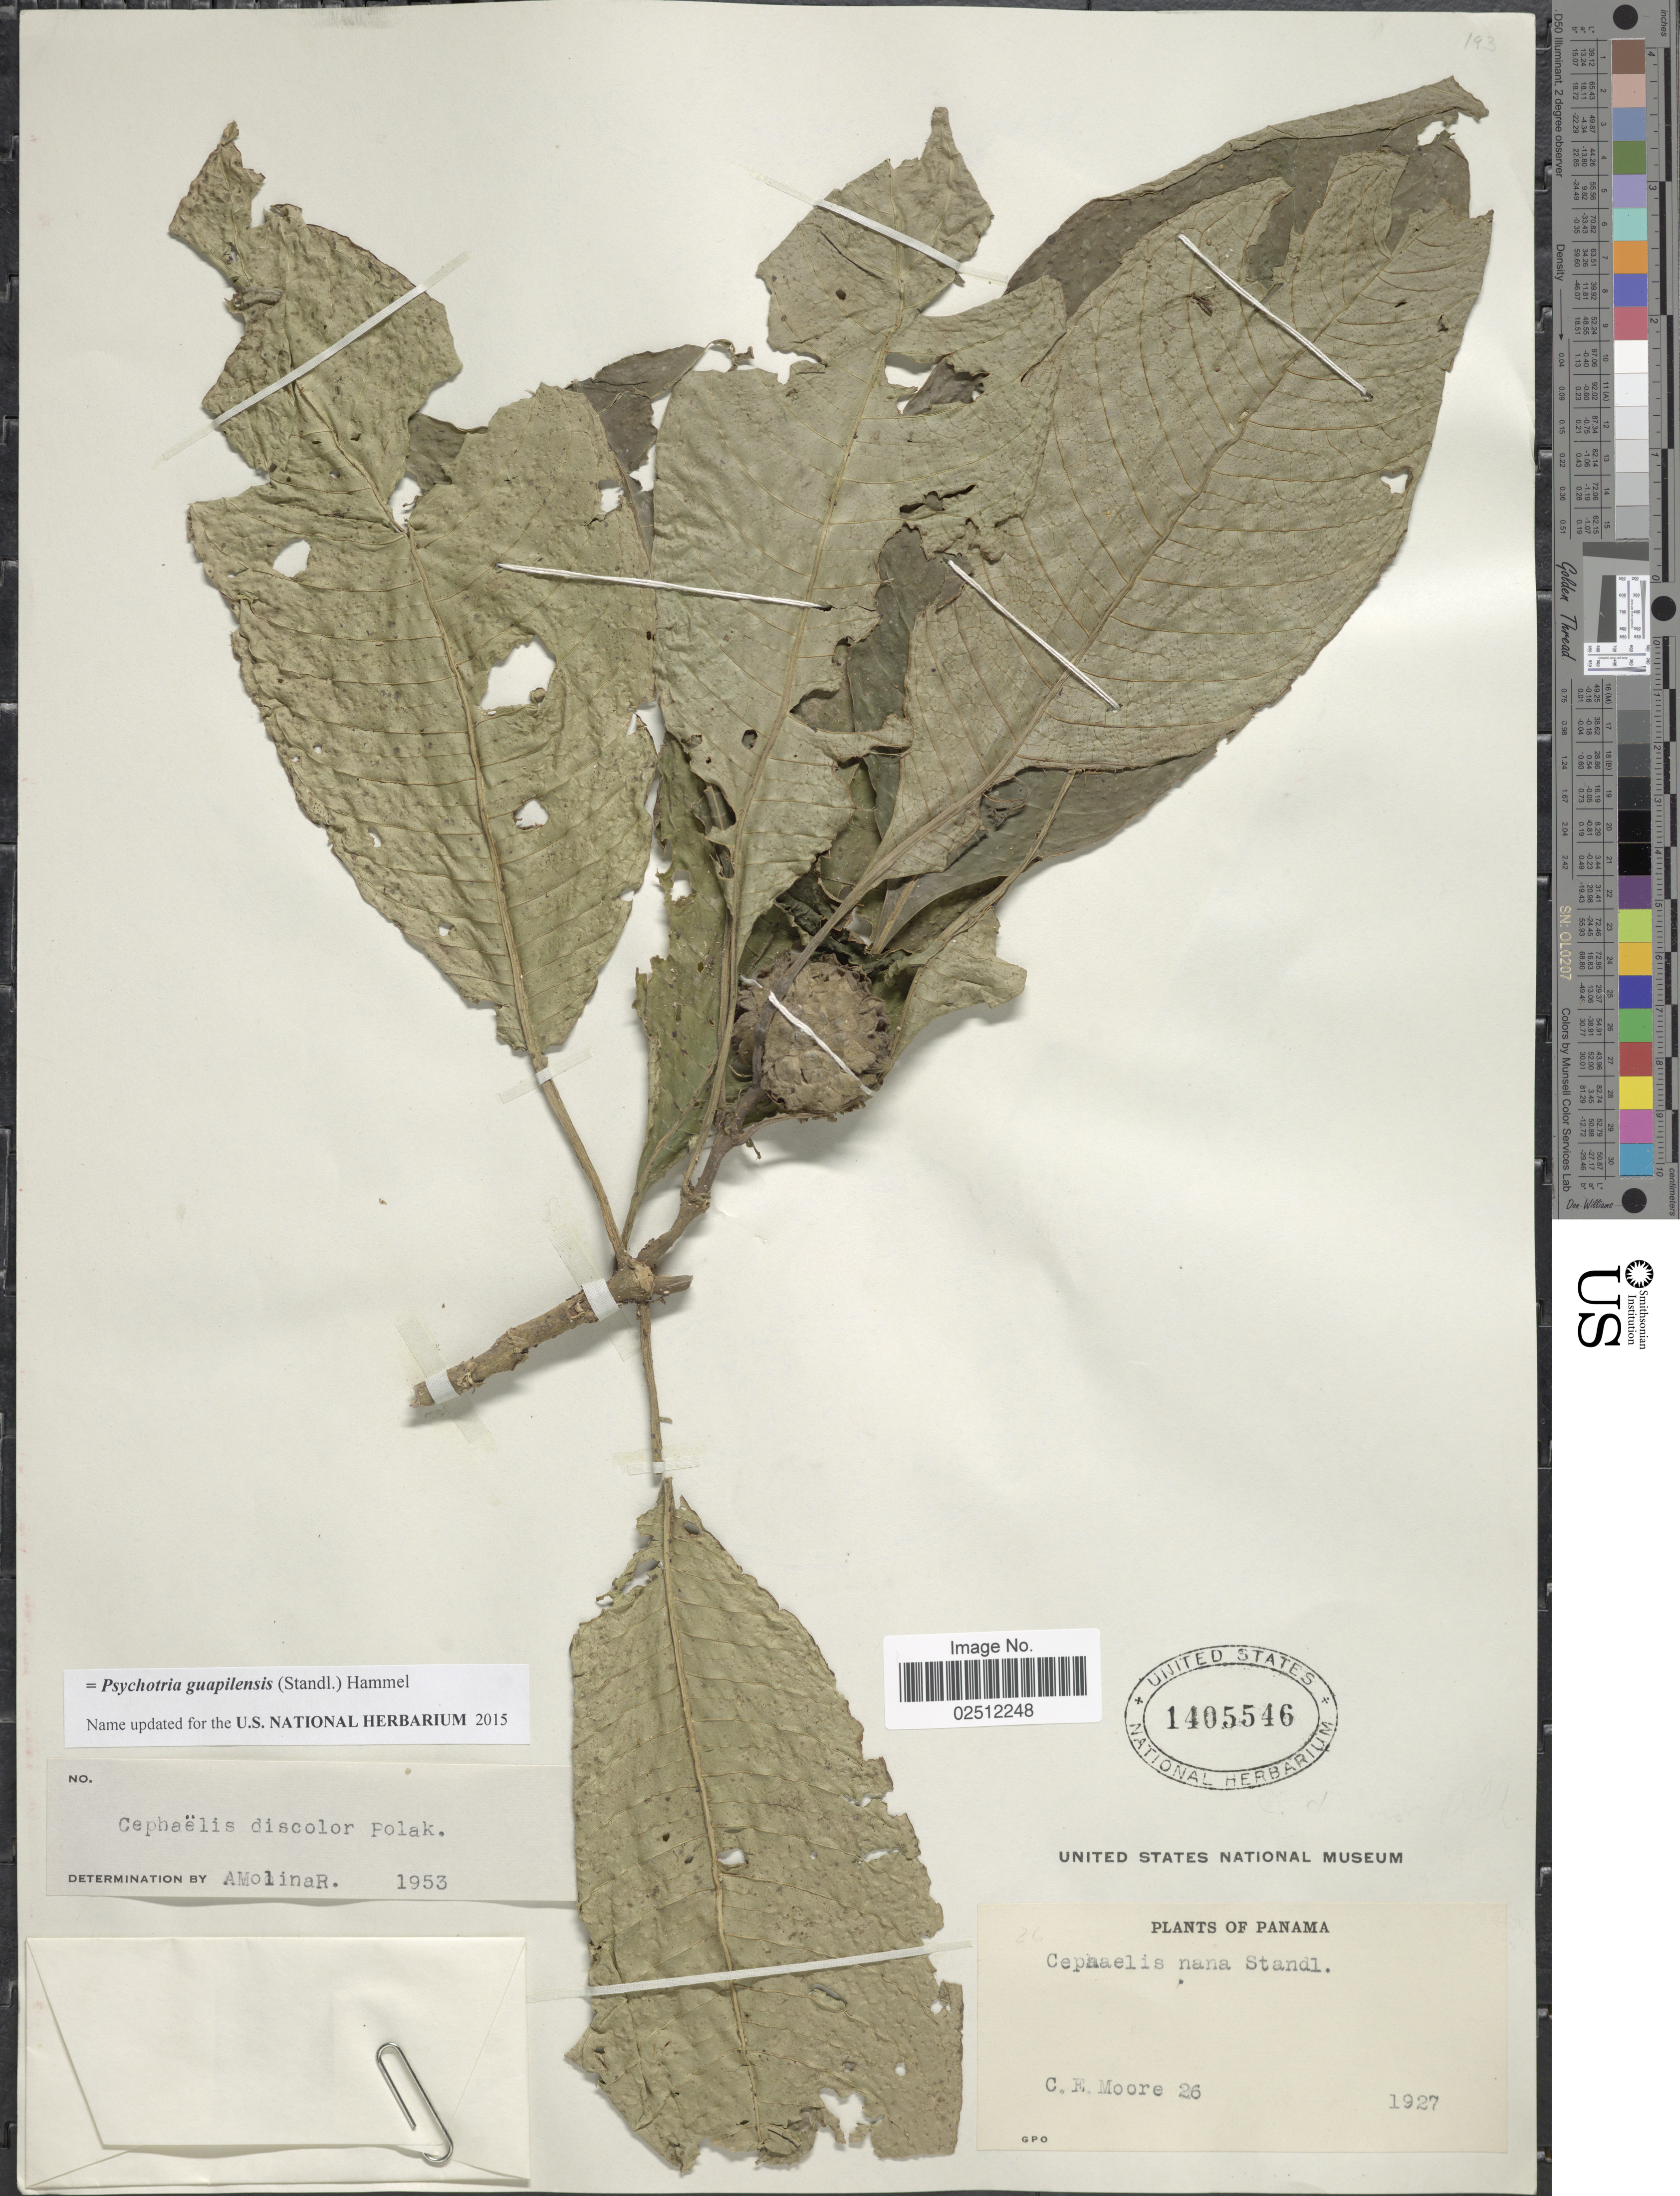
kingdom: Plantae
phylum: Tracheophyta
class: Magnoliopsida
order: Gentianales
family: Rubiaceae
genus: Psychotria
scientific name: Psychotria guapilensis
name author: (Standl.) Hammel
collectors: C. Moore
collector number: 26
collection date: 1927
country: Panama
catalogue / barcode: US 1405546